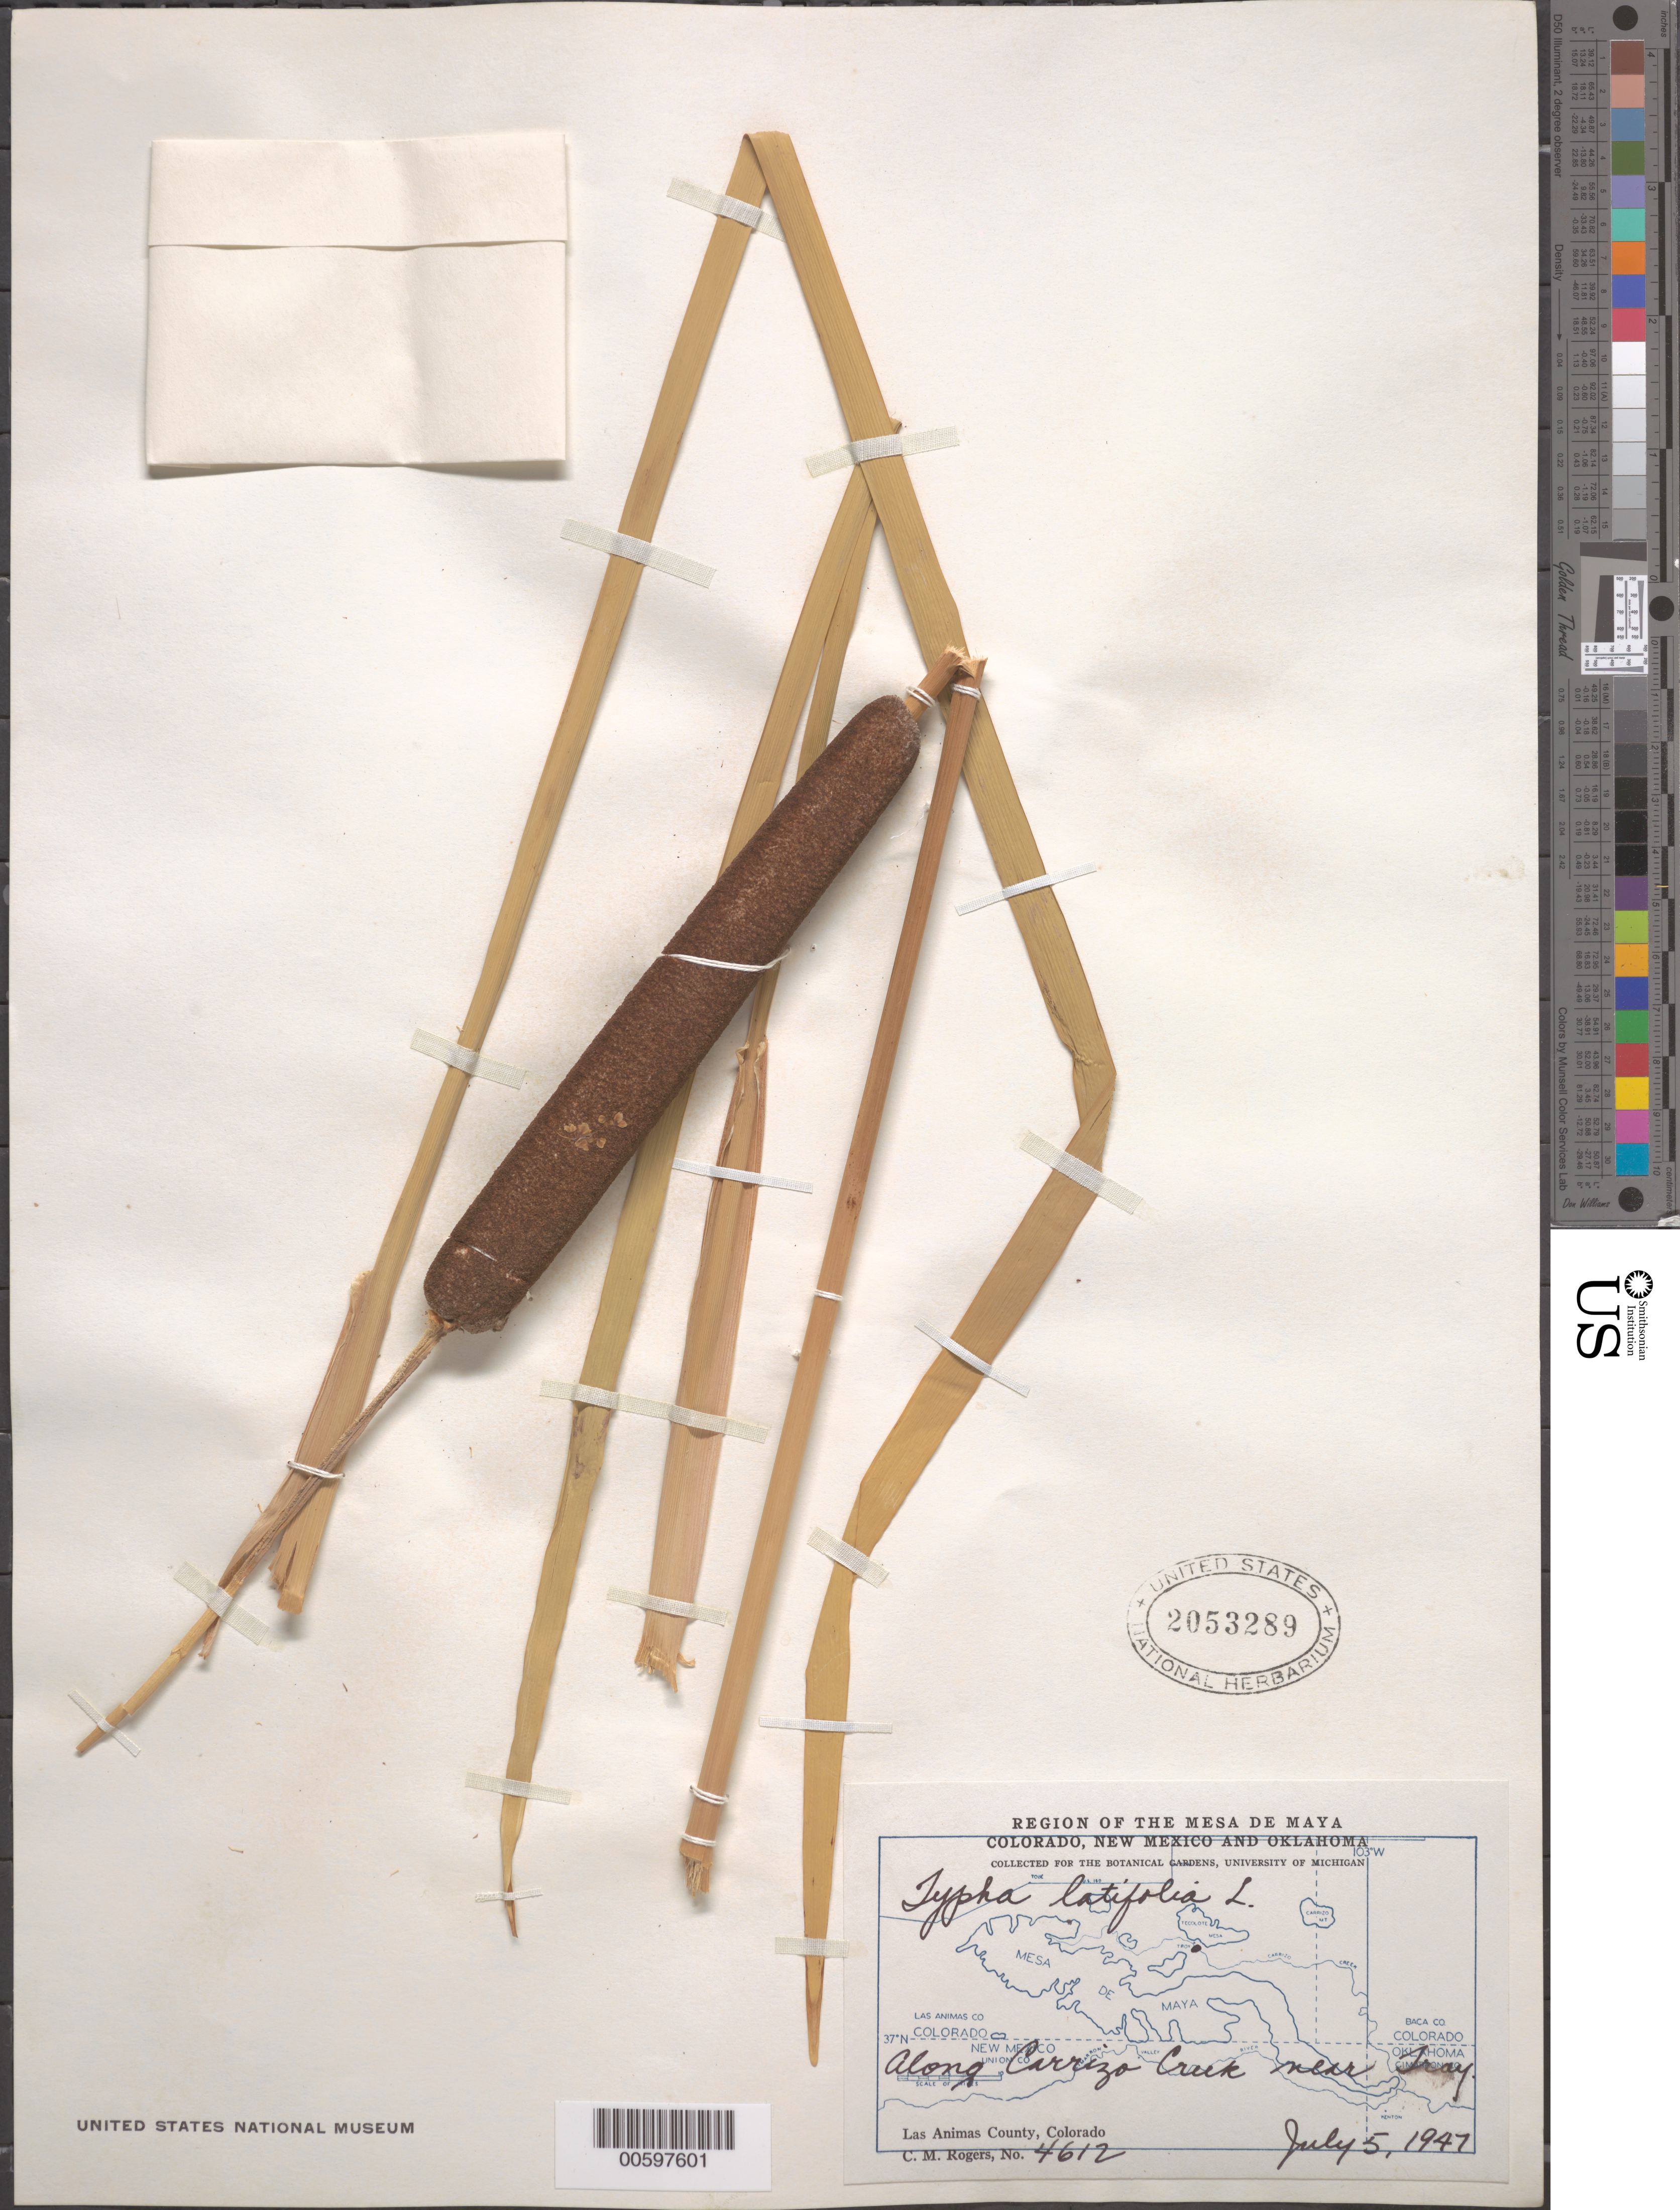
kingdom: Plantae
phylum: Tracheophyta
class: Liliopsida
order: Poales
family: Typhaceae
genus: Typha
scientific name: Typha latifolia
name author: L.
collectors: C. M. Rogers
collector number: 4612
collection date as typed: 05 Jul 1947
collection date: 1947-07-05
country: United States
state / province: Colorado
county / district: Las Animas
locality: Along Carrizo Creek near Troy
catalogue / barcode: US 2053289